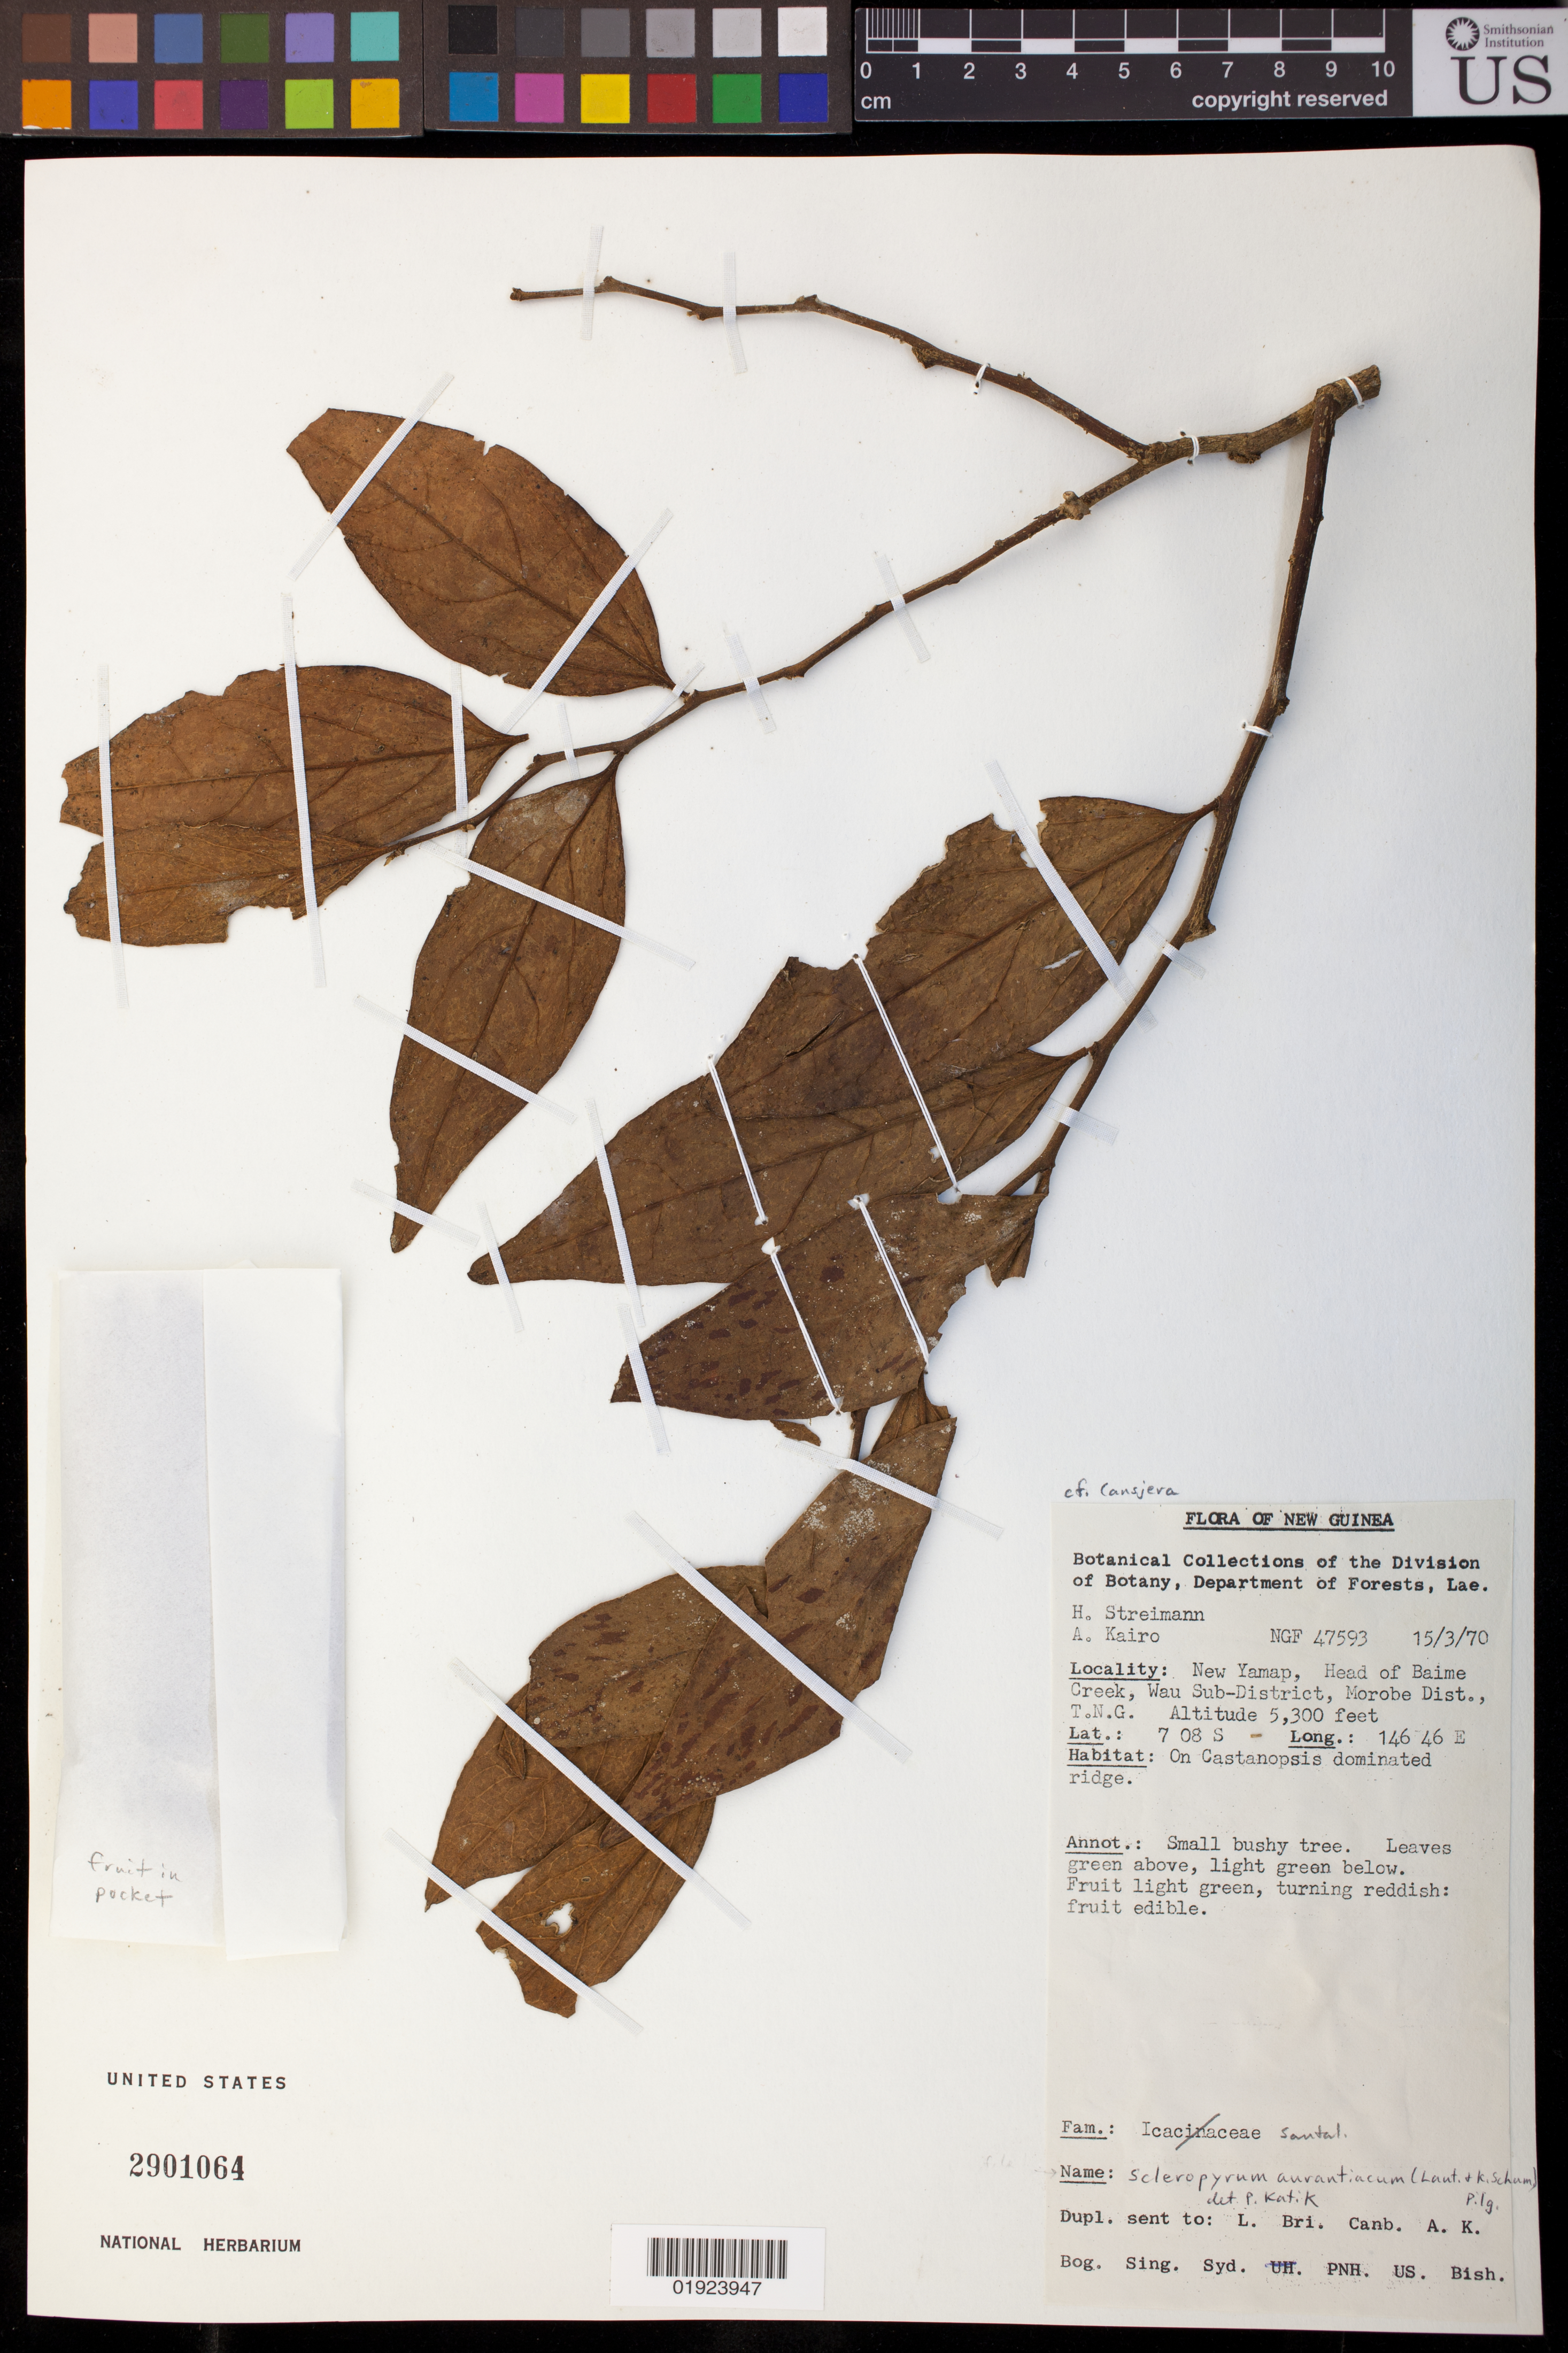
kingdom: Plantae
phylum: Tracheophyta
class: Magnoliopsida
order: Santalales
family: Cervantesiaceae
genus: Scleropyrum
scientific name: Scleropyrum aurantiacum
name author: (Lauterb. & K. Schum.) Pilg.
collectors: H. Streimann & A. Kairo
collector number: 47593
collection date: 1970-03-15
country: Papua New Guinea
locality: New Yamap, Head of Baime Creek, Wau Sub-district, T.N.G.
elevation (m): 1615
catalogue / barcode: US 2901064